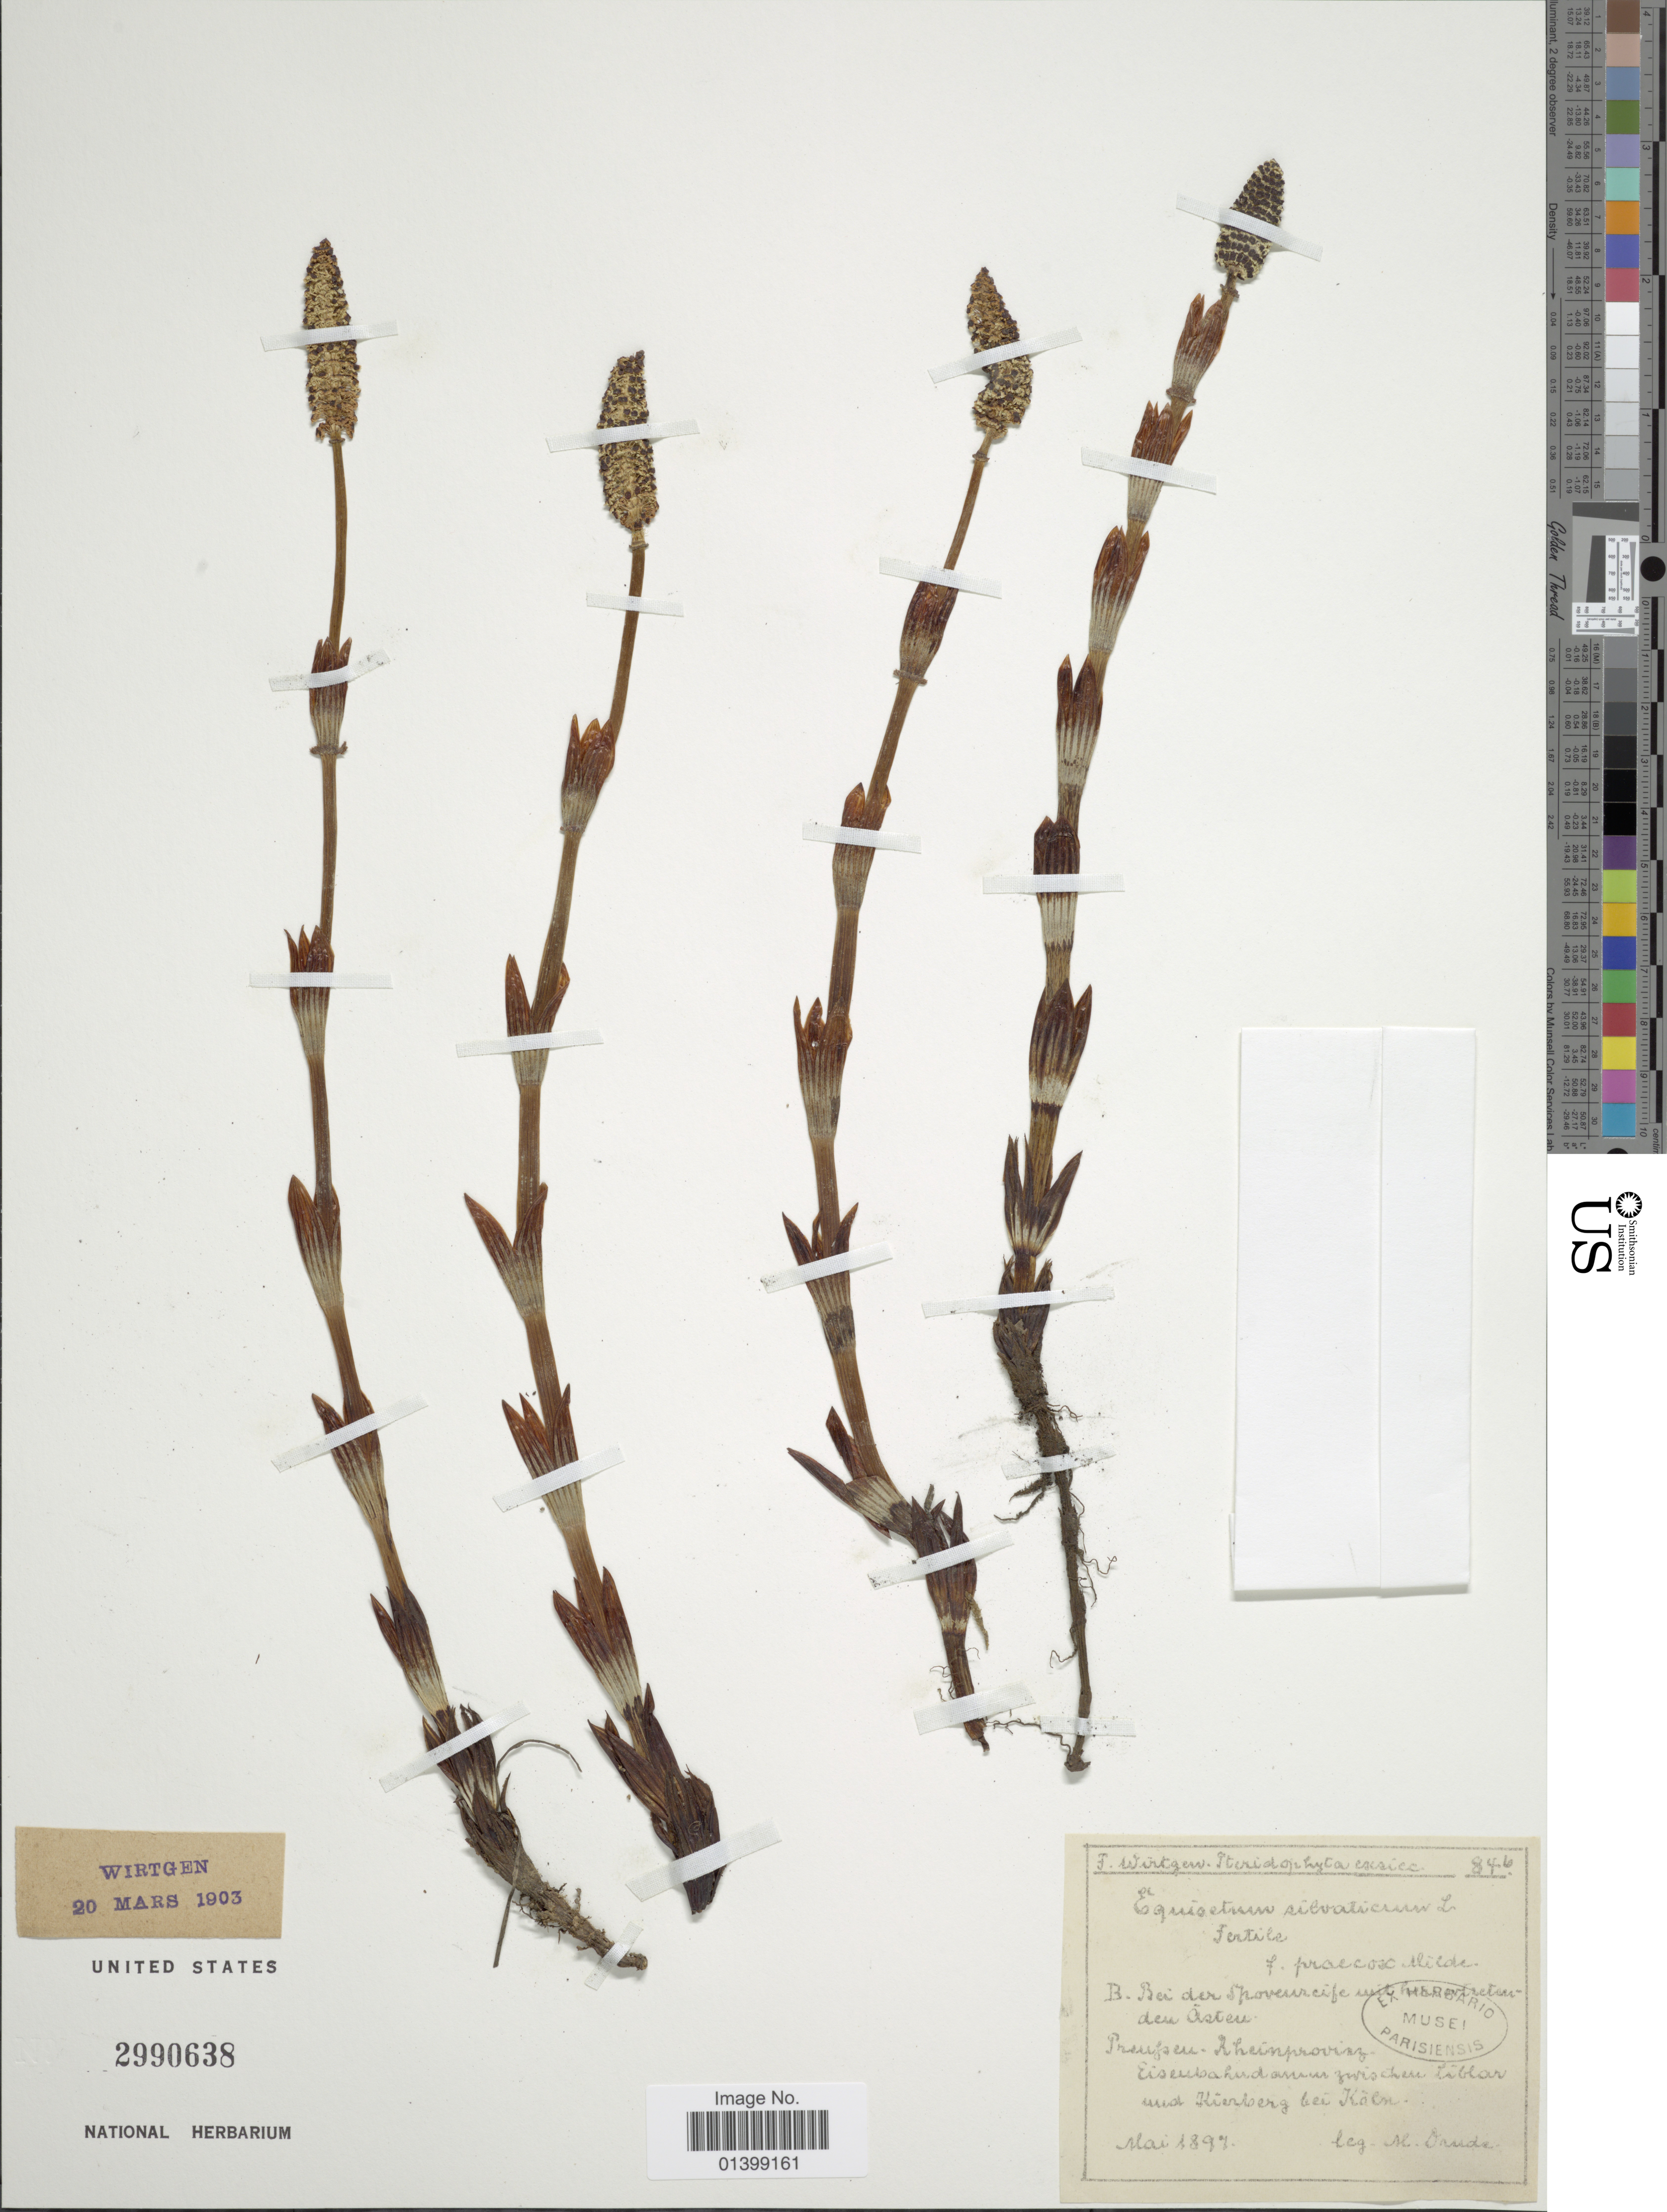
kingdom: Plantae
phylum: Tracheophyta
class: Polypodiopsida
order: Equisetales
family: Equisetaceae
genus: Equisetum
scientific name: Equisetum sylvaticum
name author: L.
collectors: M. Drude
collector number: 84b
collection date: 1897-05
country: Germany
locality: Preussen Rheinprovinz, Eisenbach [illegible text] zwischen libbar und Kierberg beu Kölm[interpreted]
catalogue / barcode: US 2990638